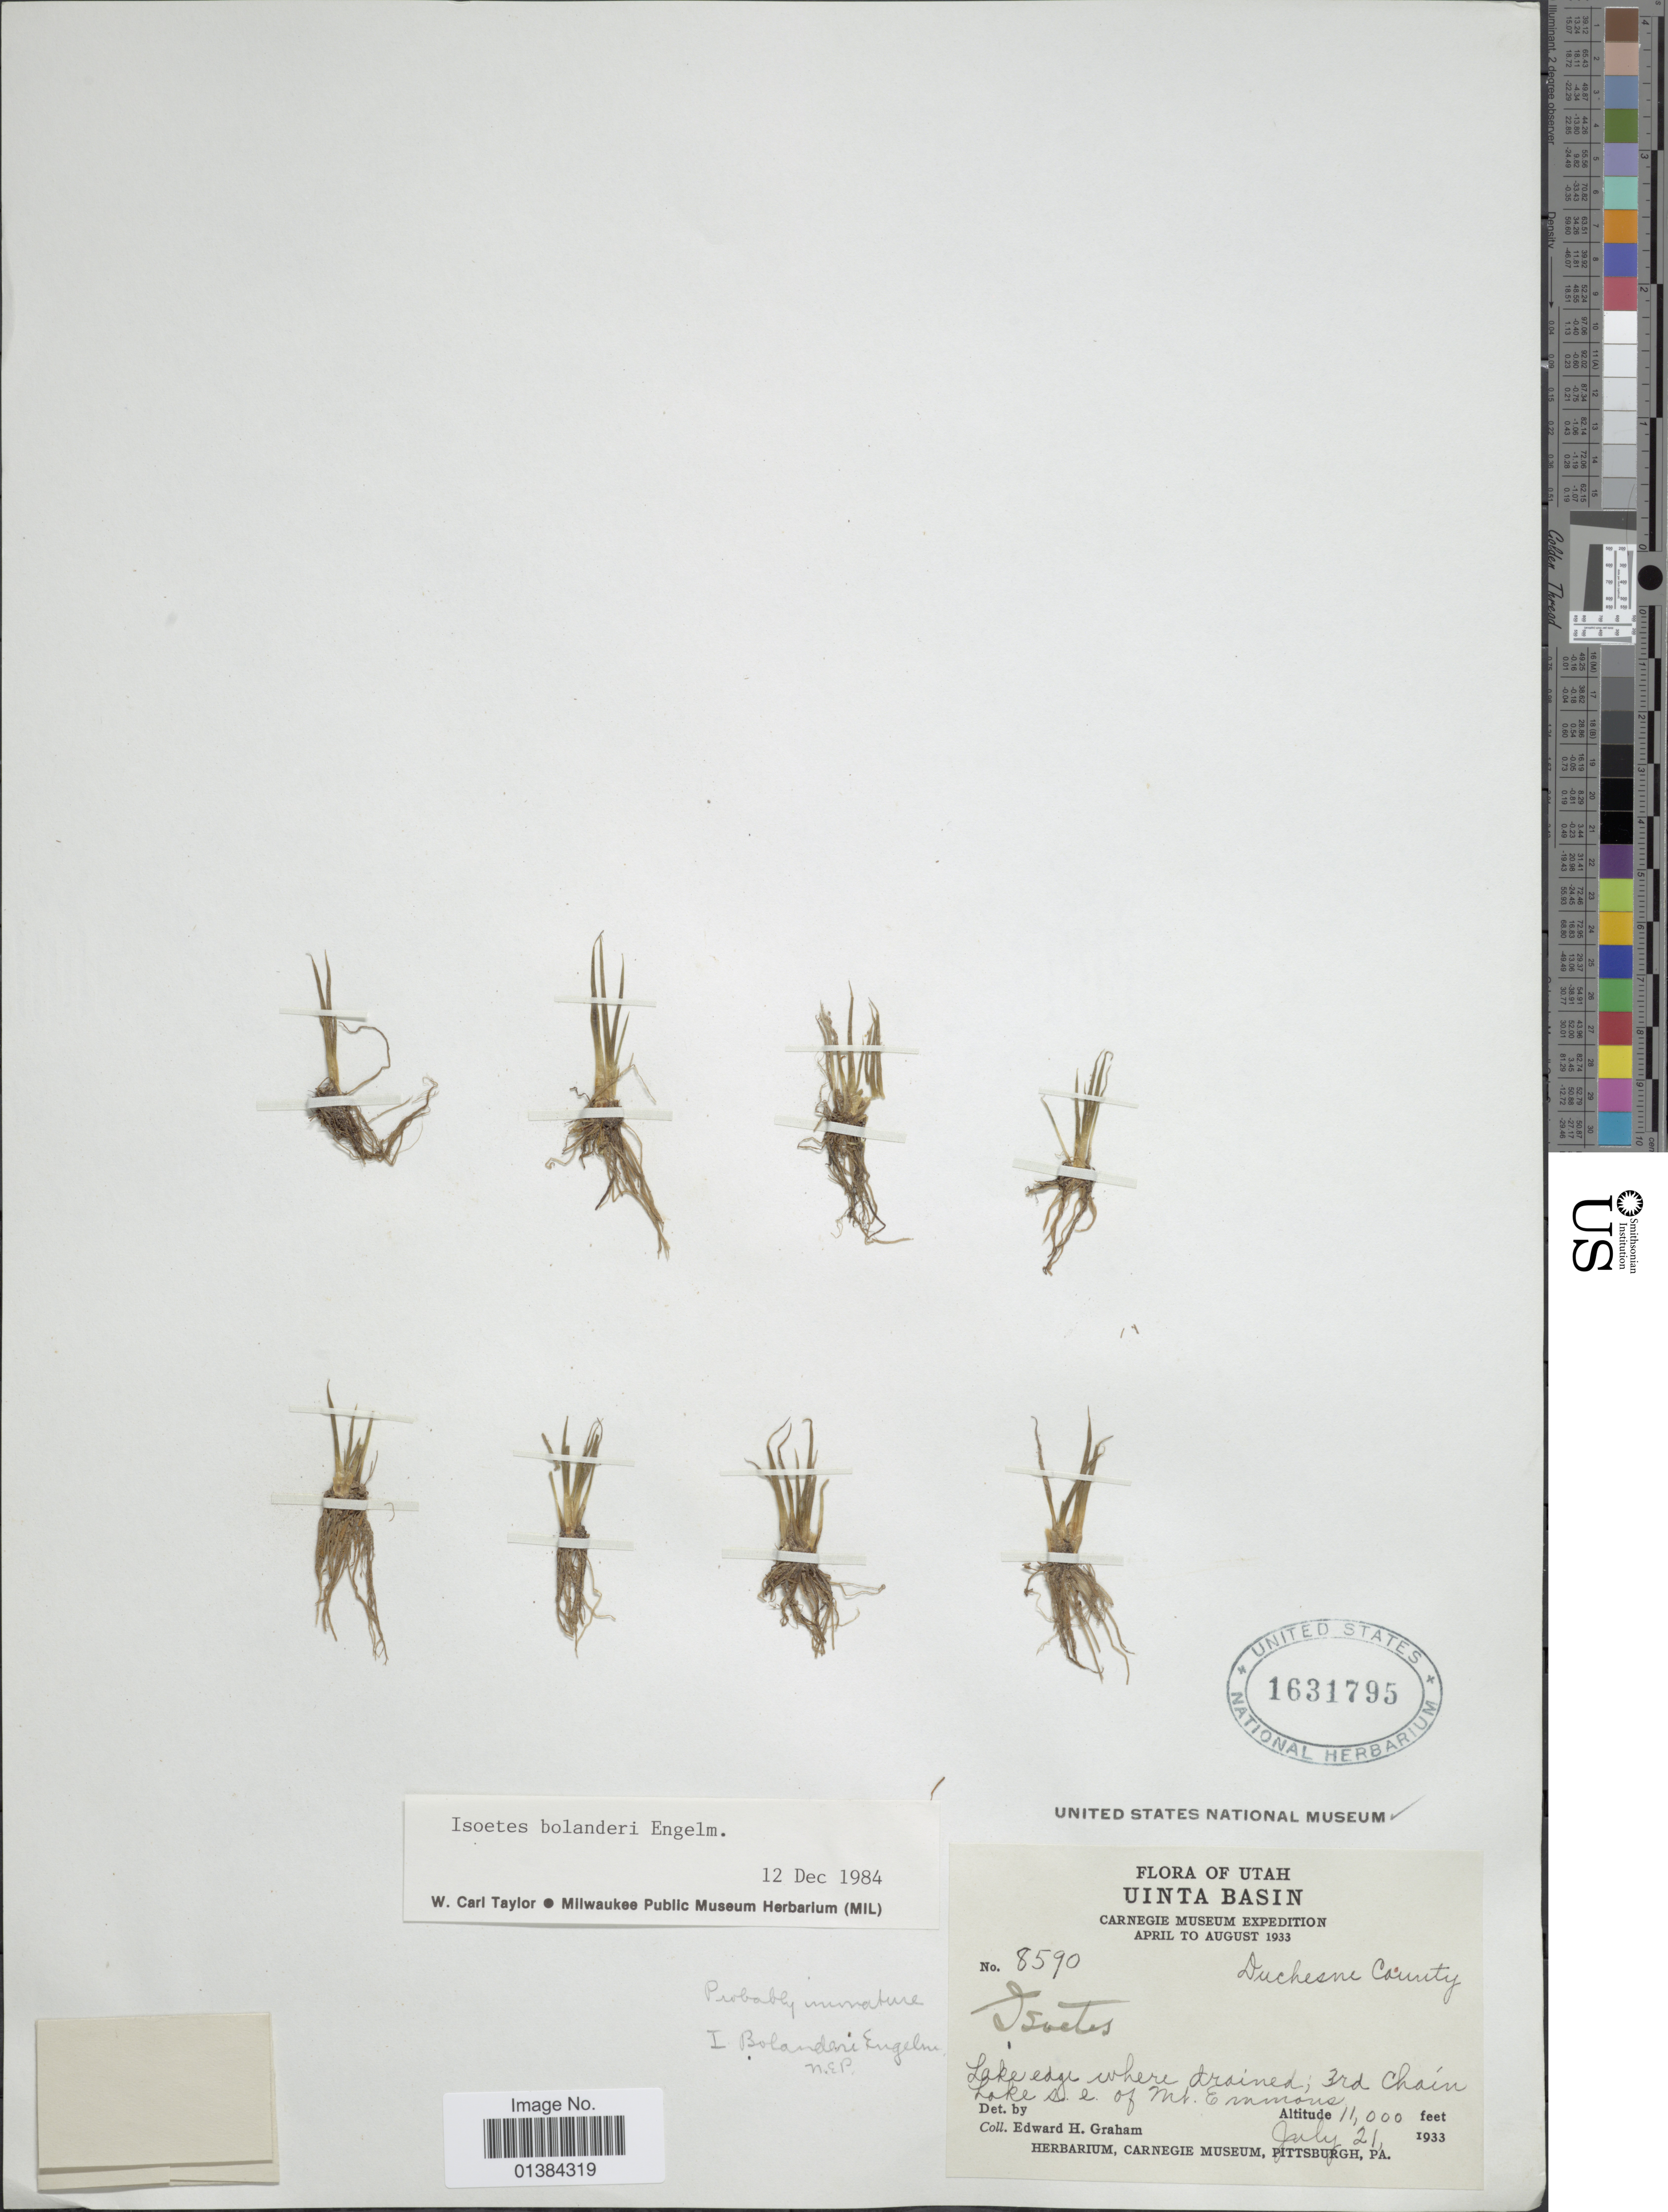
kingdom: Plantae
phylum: Tracheophyta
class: Lycopodiopsida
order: Isoetales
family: Isoetaceae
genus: Isoetes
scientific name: Isoetes bolanderi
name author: Engelm.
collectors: E. H. Graham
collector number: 8590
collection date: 1933-07-21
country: United States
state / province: Utah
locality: Uinta Basin. Lake edge where drained; 3rd Chain Lake s.e. of Mt. Emmons.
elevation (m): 3353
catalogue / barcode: US 1631795